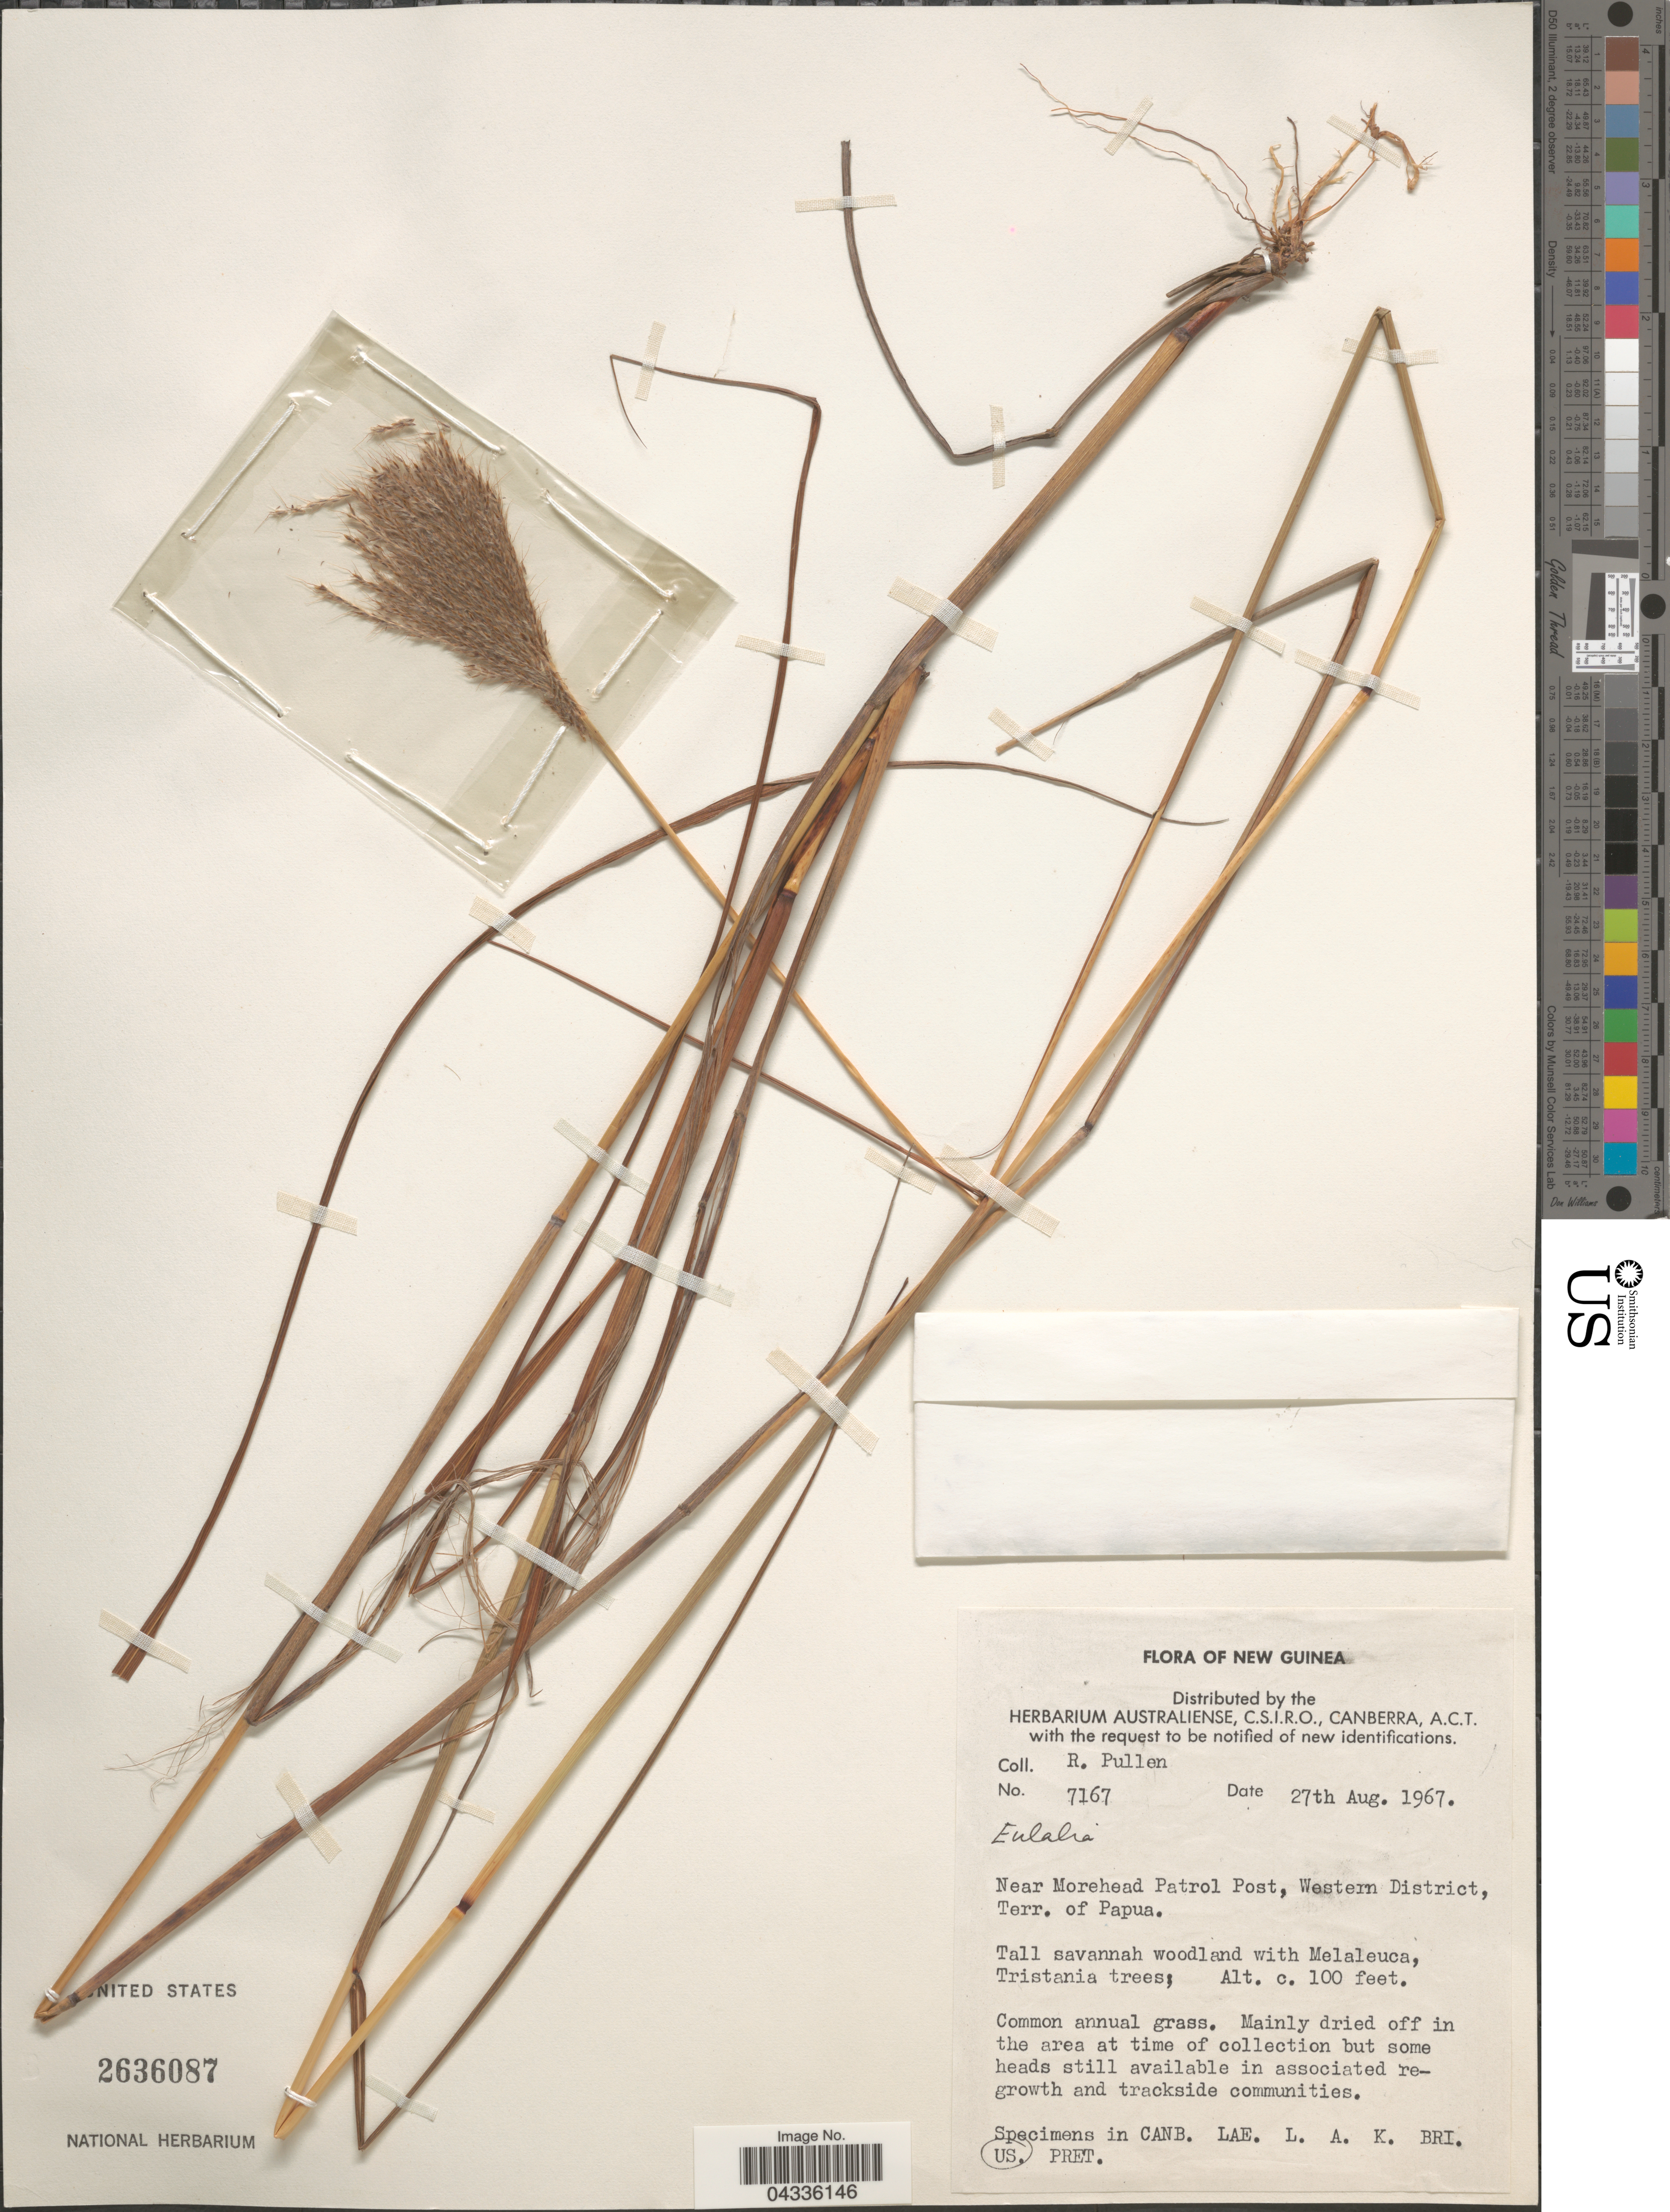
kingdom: Plantae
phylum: Tracheophyta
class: Liliopsida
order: Poales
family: Poaceae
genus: Eulalia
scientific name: Eulalia sp.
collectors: R. Pullen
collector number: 7167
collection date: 1967-08-27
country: Papua New Guinea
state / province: Manus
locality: New Guinea. Near Moreheas Patrol Post, Western District.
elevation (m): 30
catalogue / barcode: US 2636087